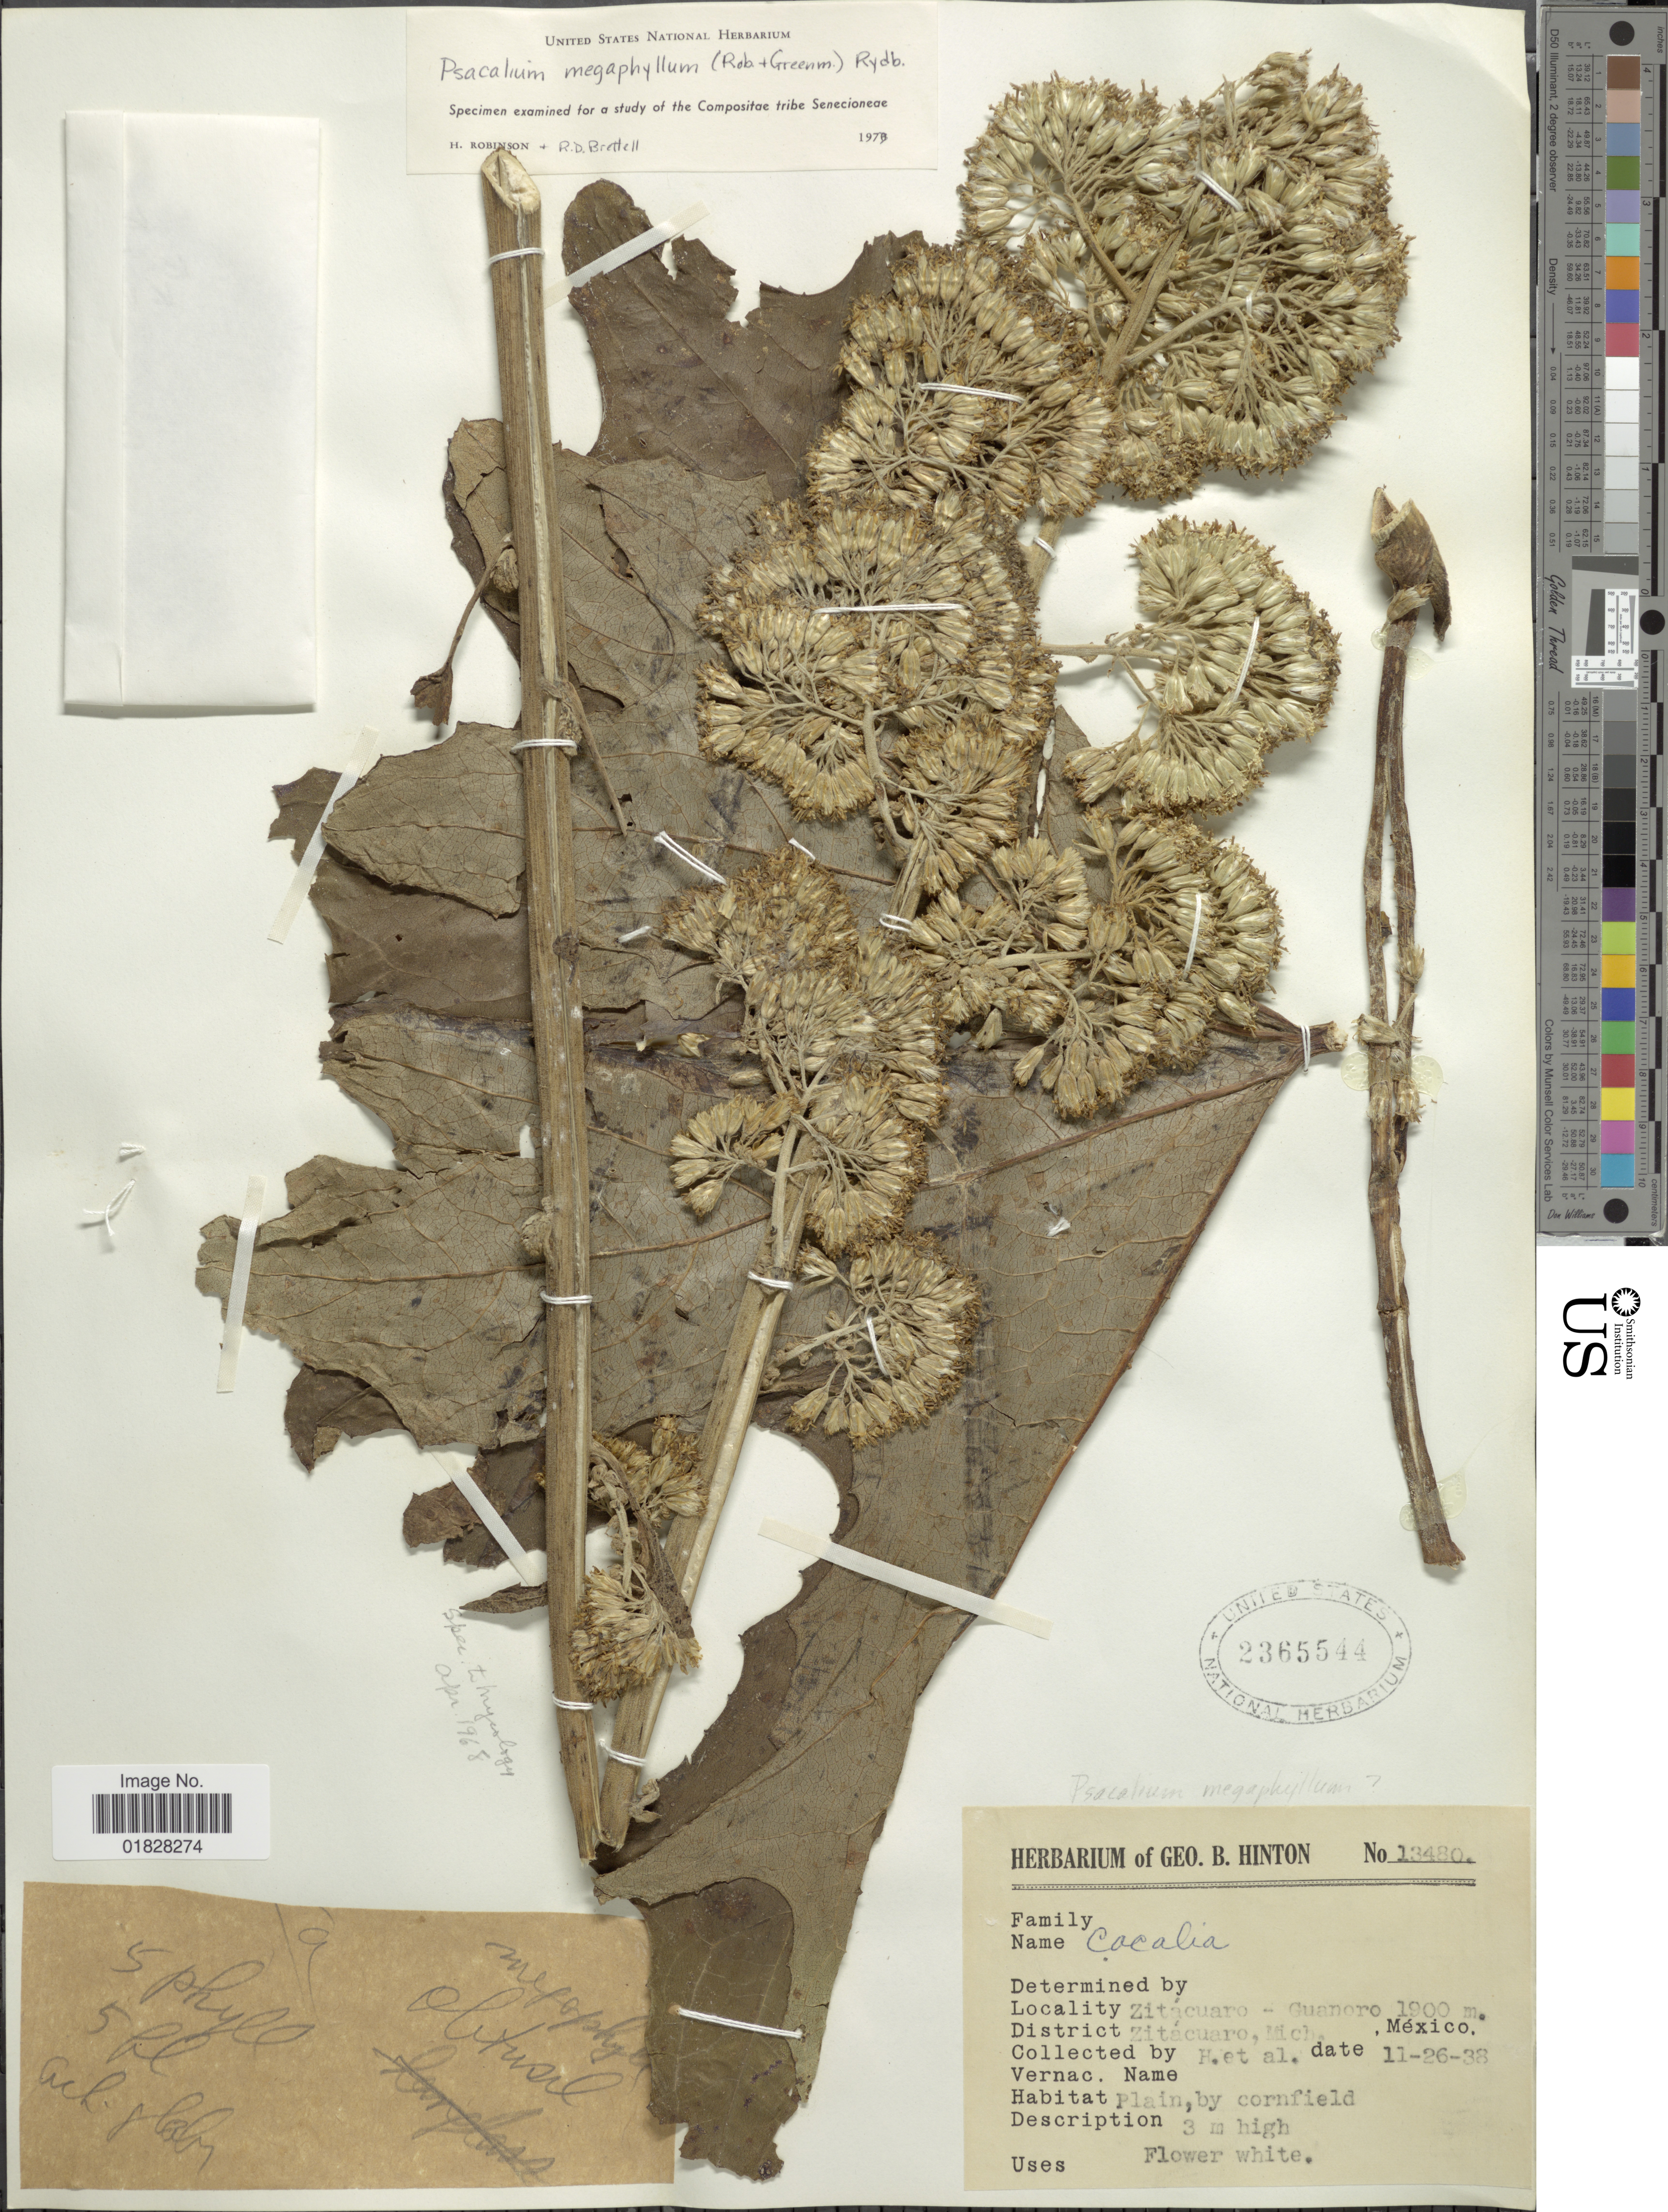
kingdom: Plantae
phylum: Tracheophyta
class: Magnoliopsida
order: Asterales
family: Asteraceae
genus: Psacalium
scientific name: Psacalium megaphyllum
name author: (B.L. Rob. & Greenm.) Rydb.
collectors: G. B. Hinton & et al.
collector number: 13480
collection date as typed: Transcribed d/m/y: 26/11/38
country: Mexico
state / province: Michoacán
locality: Zitácuaro - Guanero. District Zitácuaro, Mich., México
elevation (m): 1900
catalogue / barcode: US 2365544